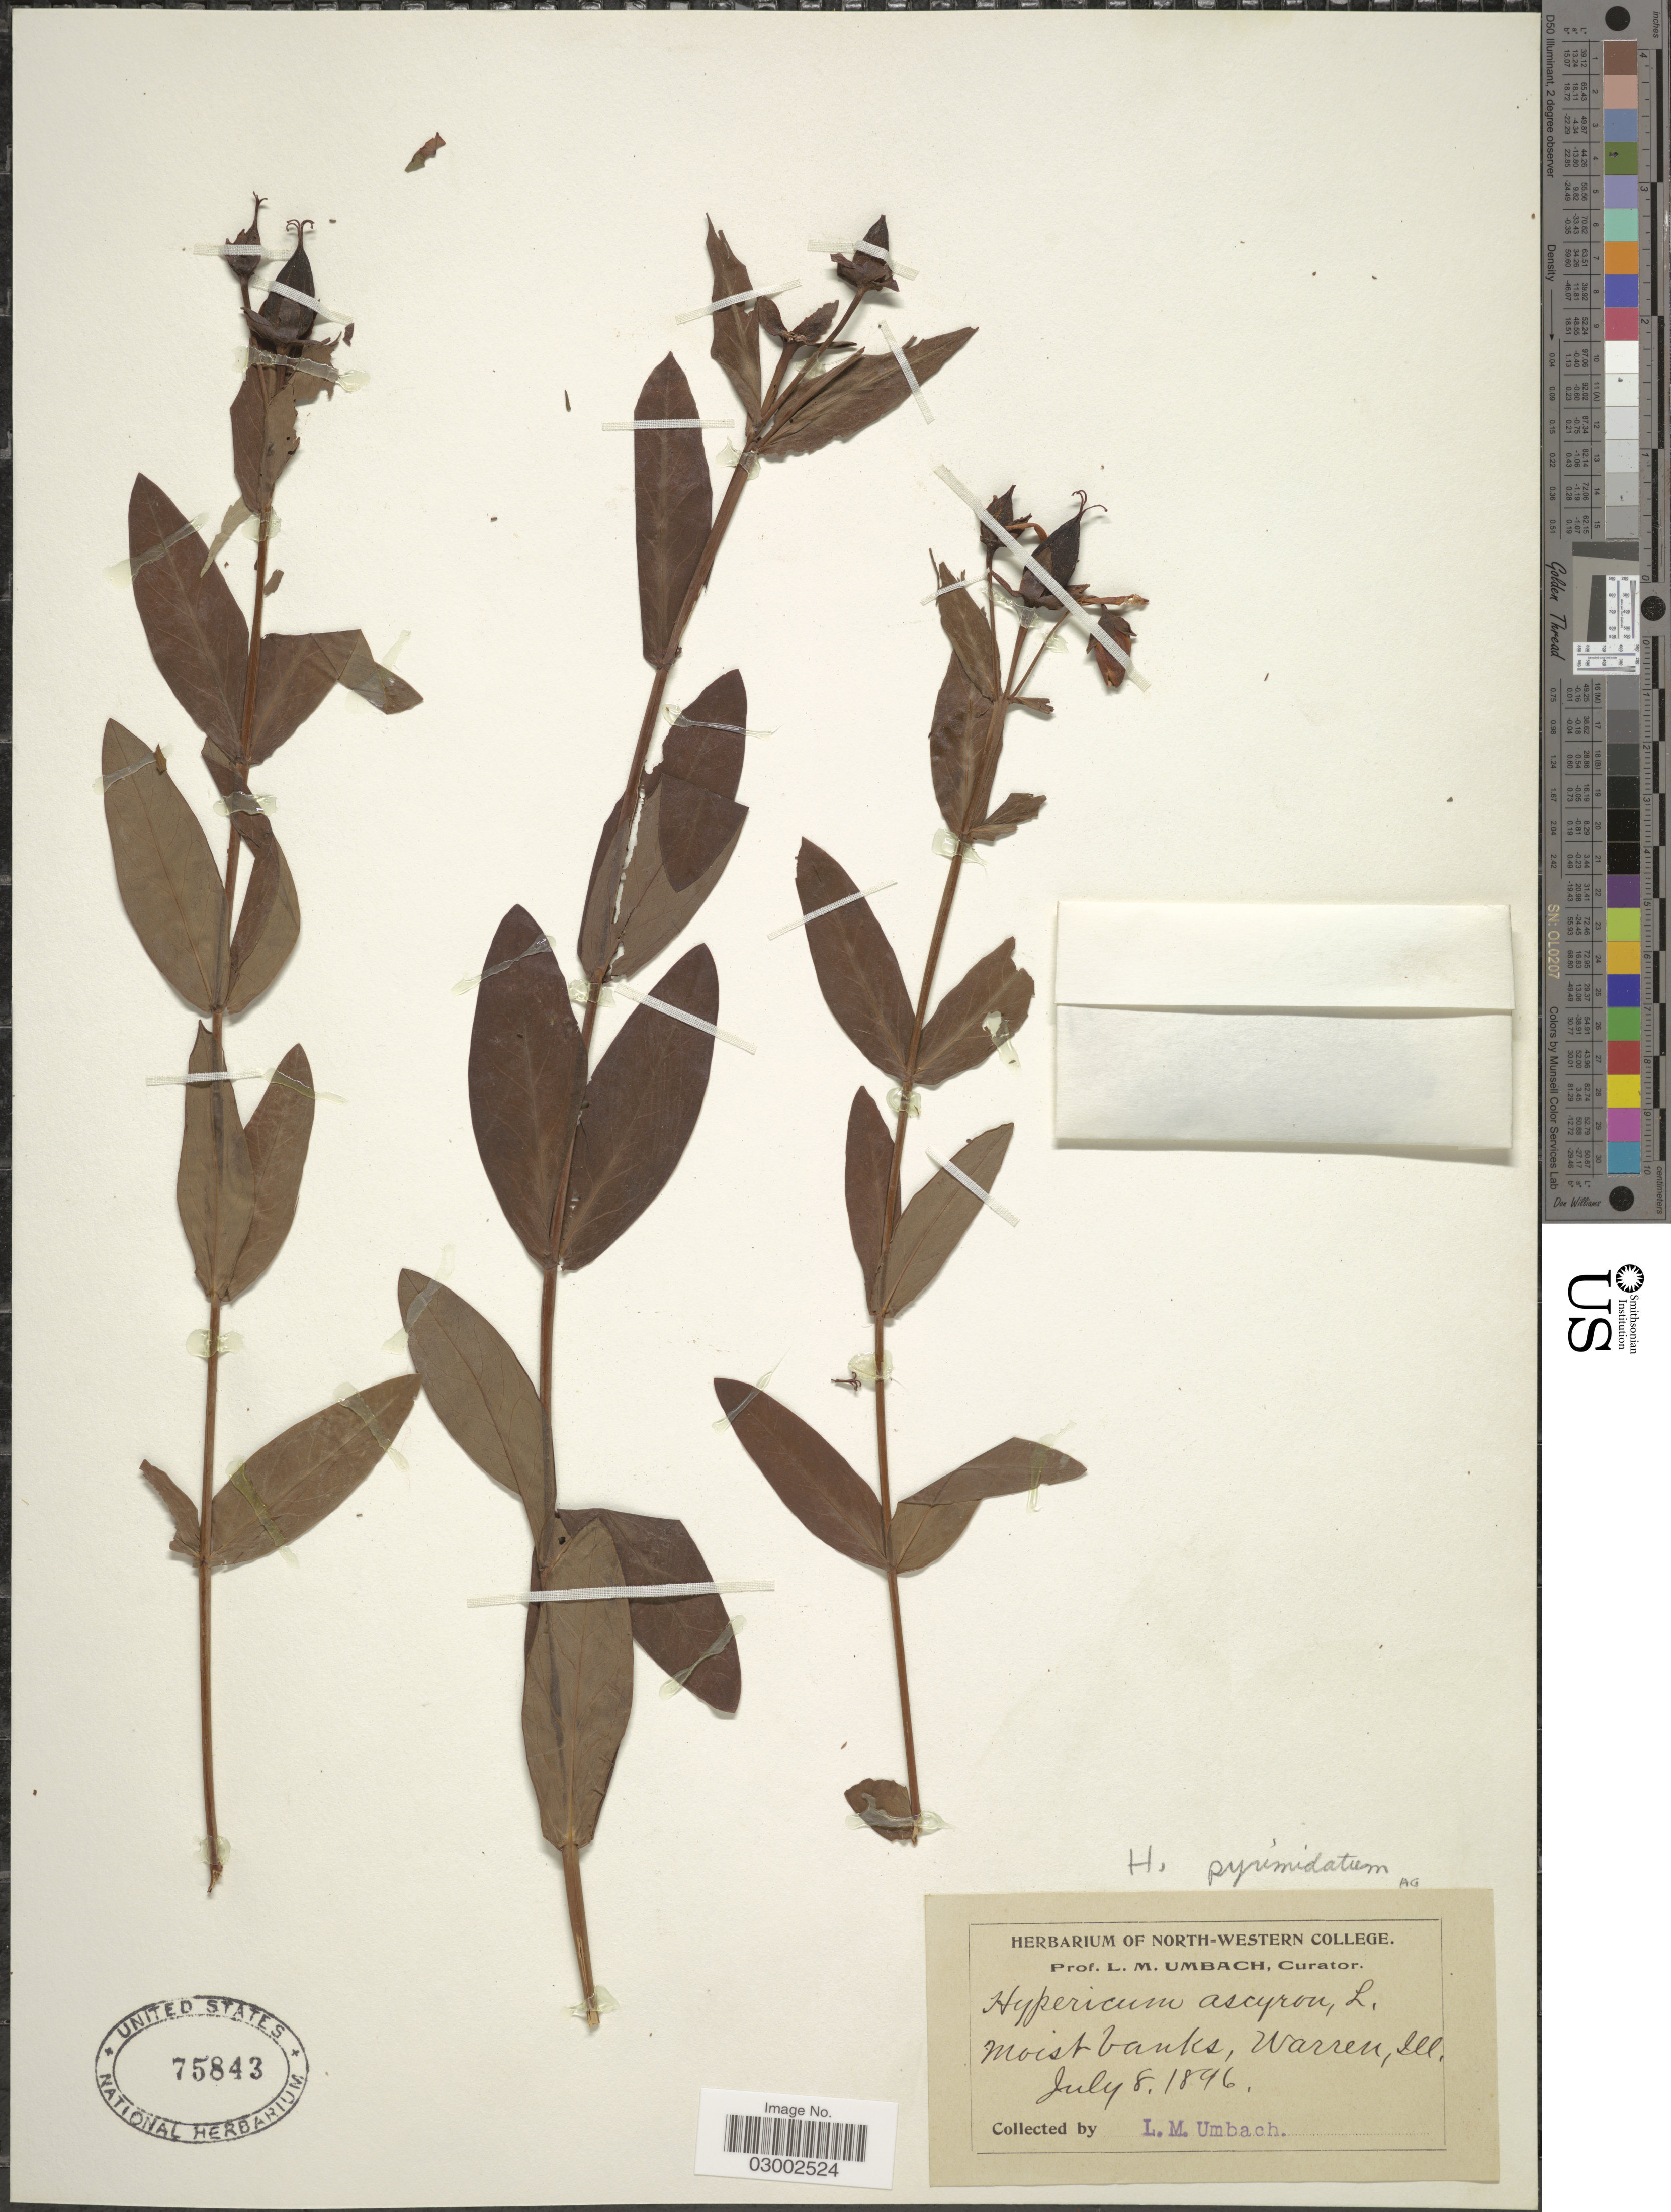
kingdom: Plantae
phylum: Tracheophyta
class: Magnoliopsida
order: Malpighiales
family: Hypericaceae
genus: Hypericum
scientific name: Hypericum ascyron subsp. pyramidatum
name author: (Aiton) N. Robson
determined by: Strong, Mark T., (BOT), Smithsonian Institution - National Museum of Natural History (UNITED STATES)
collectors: L. M. Umbach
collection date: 1896-07-08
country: United States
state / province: Illinois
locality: Warren, Ill.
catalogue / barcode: US 75843